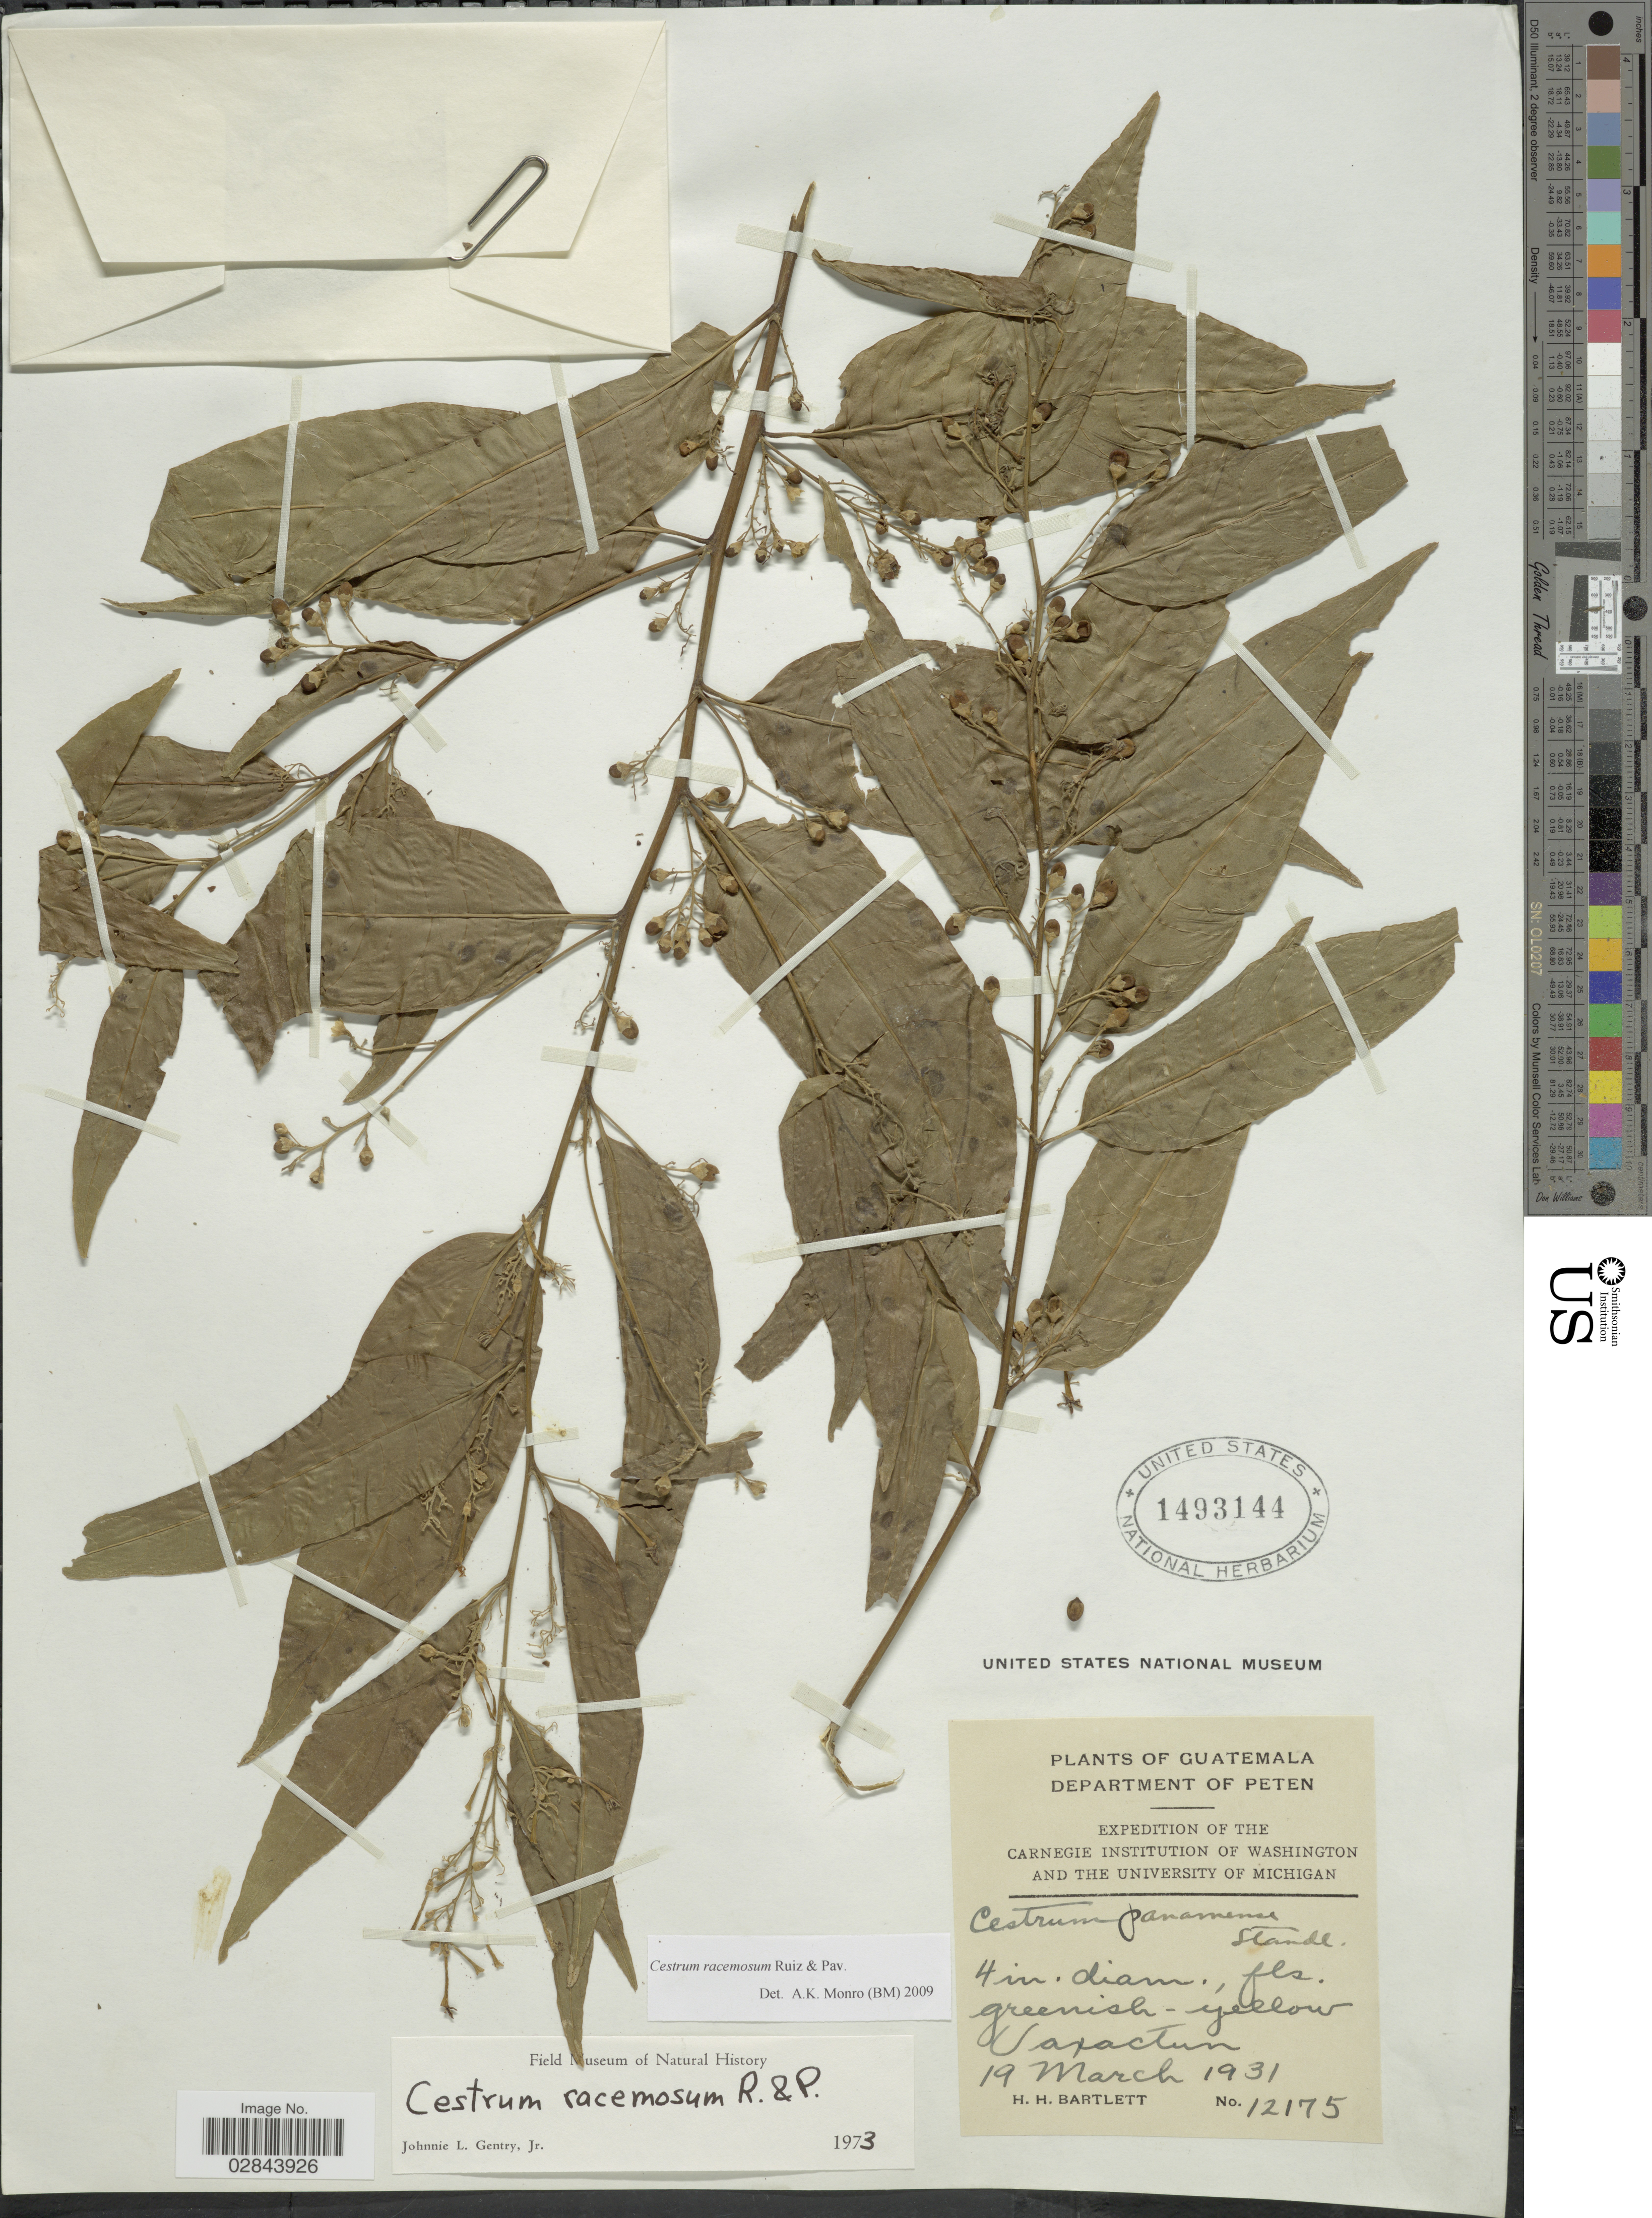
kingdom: Plantae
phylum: Tracheophyta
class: Magnoliopsida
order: Solanales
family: Solanaceae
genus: Cestrum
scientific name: Cestrum racemosum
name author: Ruiz & Pav.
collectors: H. H. Bartlett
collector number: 12175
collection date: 1931-03-19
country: Guatemala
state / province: El Petén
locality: Department of Peten. Uaxactun.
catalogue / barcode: US 1493144